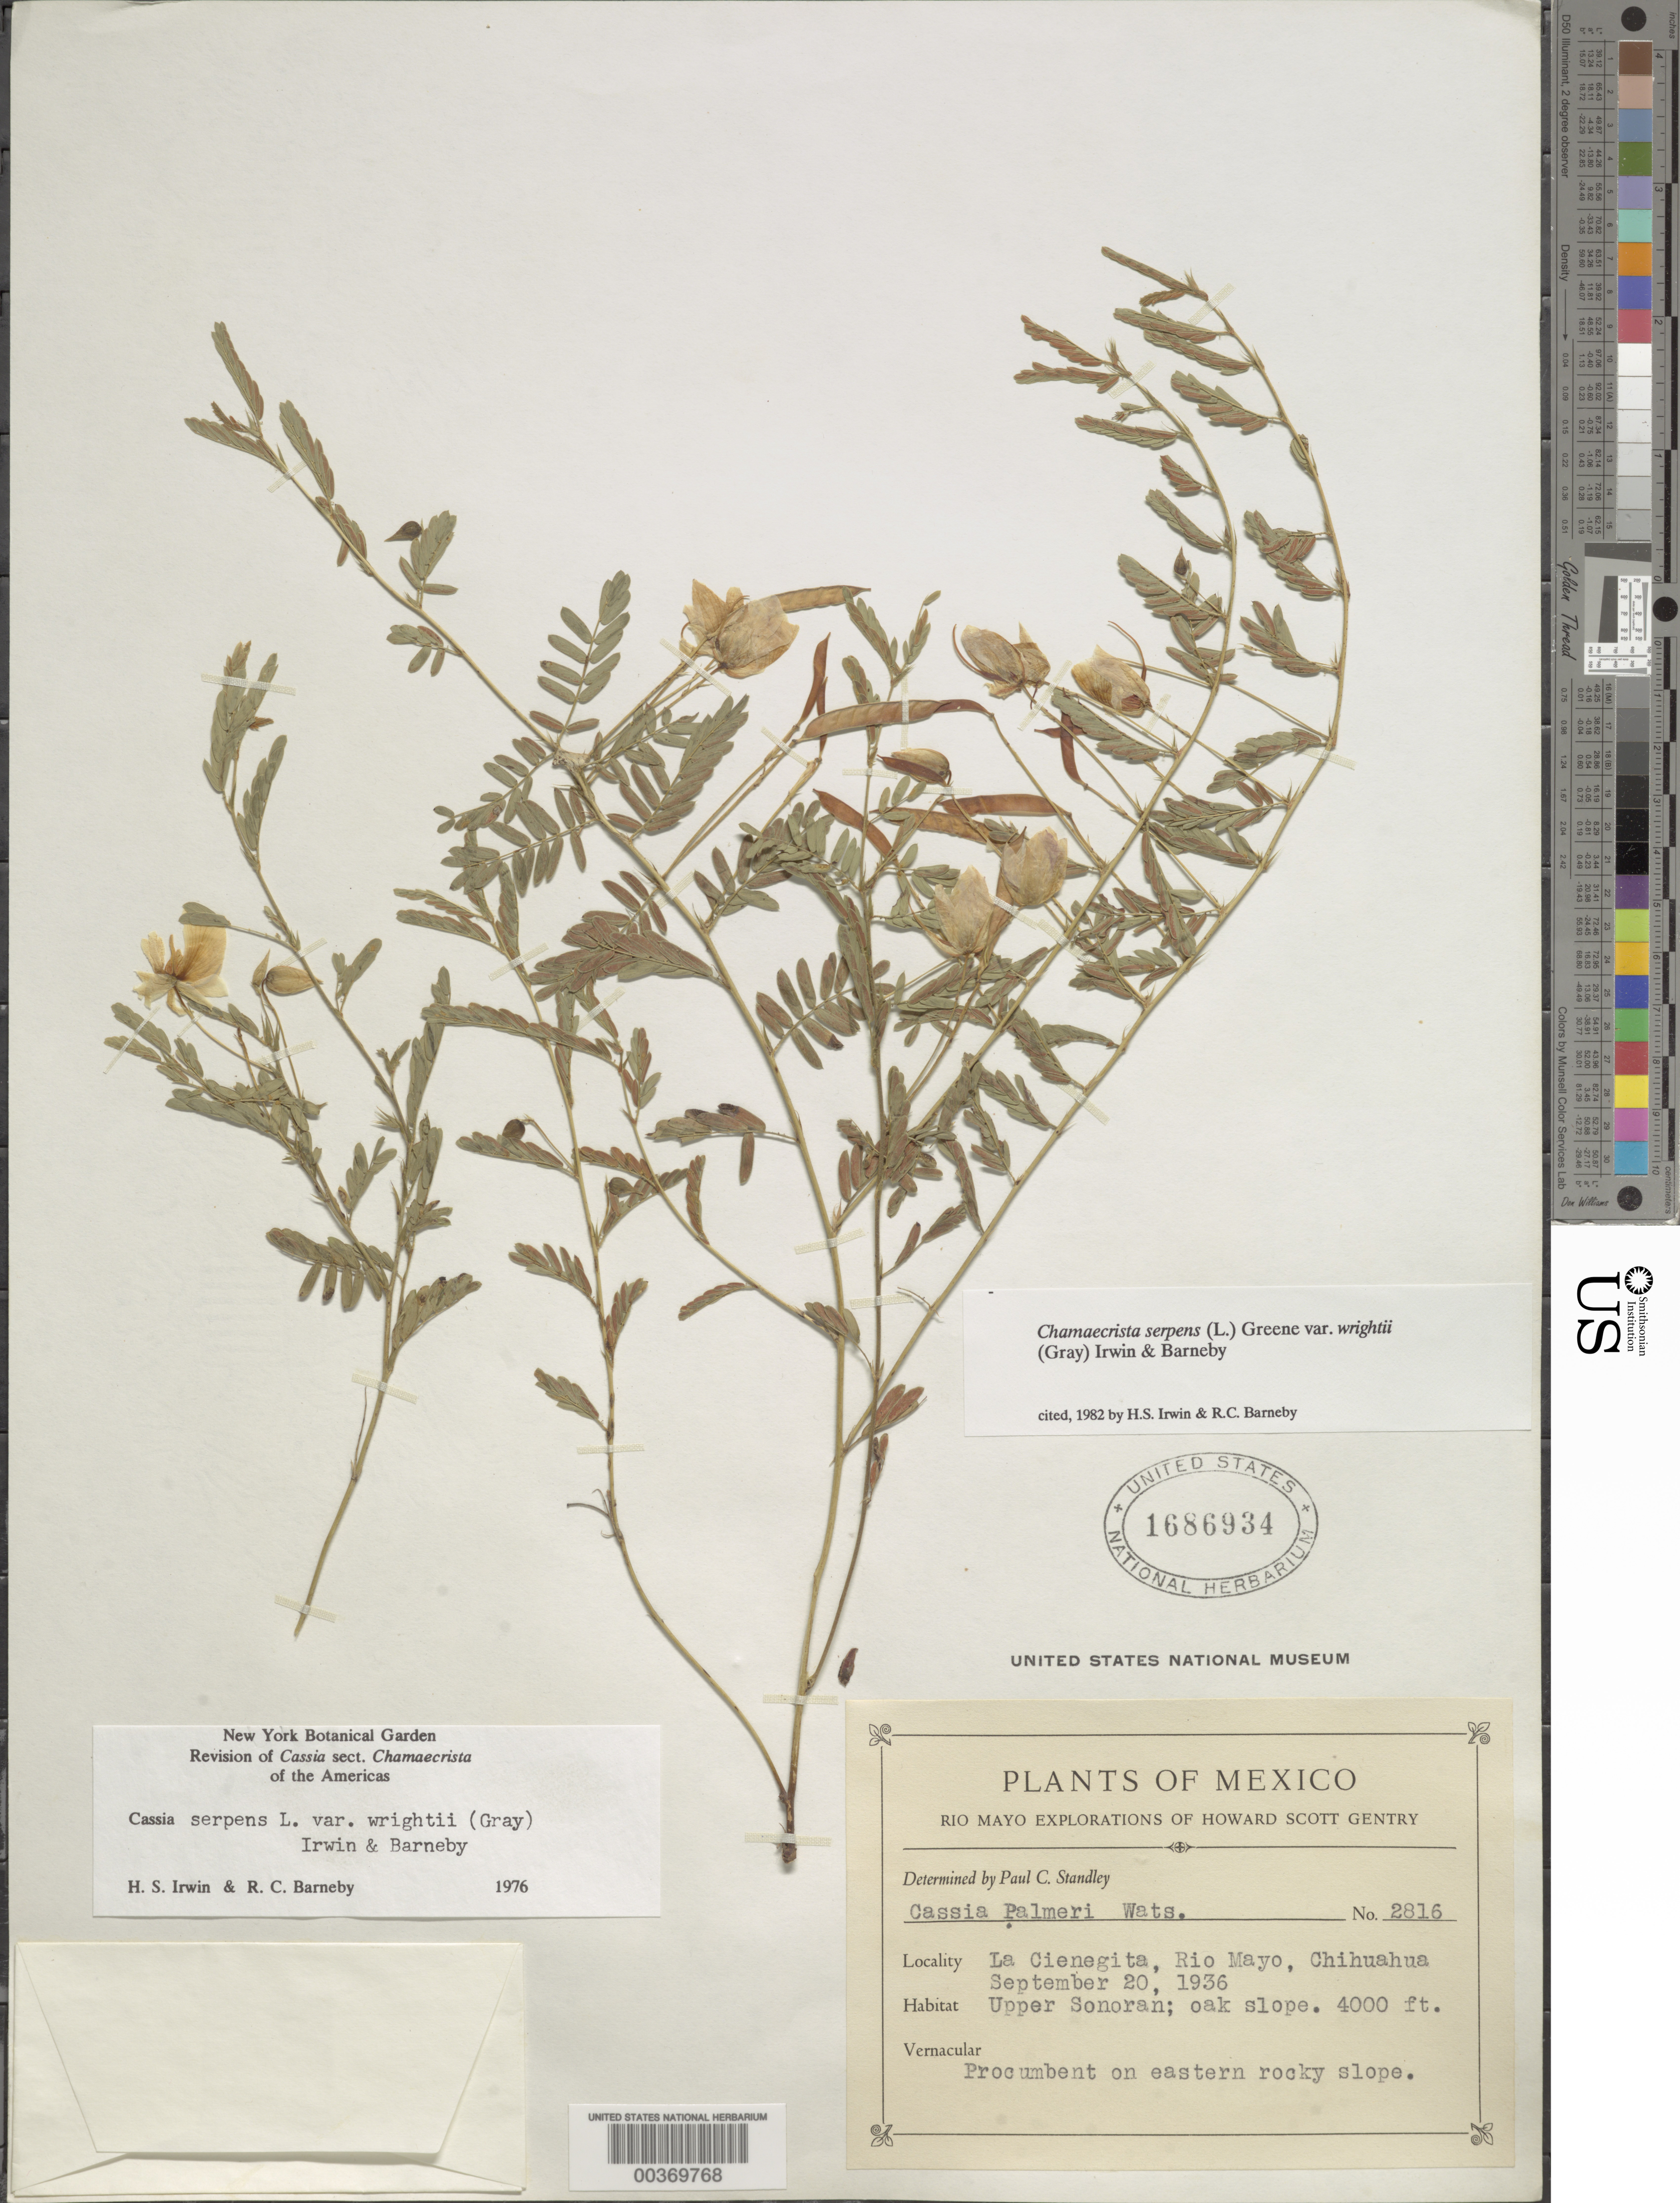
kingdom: Plantae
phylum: Tracheophyta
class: Magnoliopsida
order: Fabales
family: Fabaceae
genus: Chamaecrista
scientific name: Chamaecrista serpens var. wrightii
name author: (A. Gray) H.S. Irwin & Barneby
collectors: H. S. Gentry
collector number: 2816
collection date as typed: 20 Sep 1936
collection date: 1936-09-20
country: Mexico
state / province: Chiapas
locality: La cienegita, Rio Mayo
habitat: Upper sonoran; eastern rocky slope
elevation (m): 1219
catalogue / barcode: US 1686934